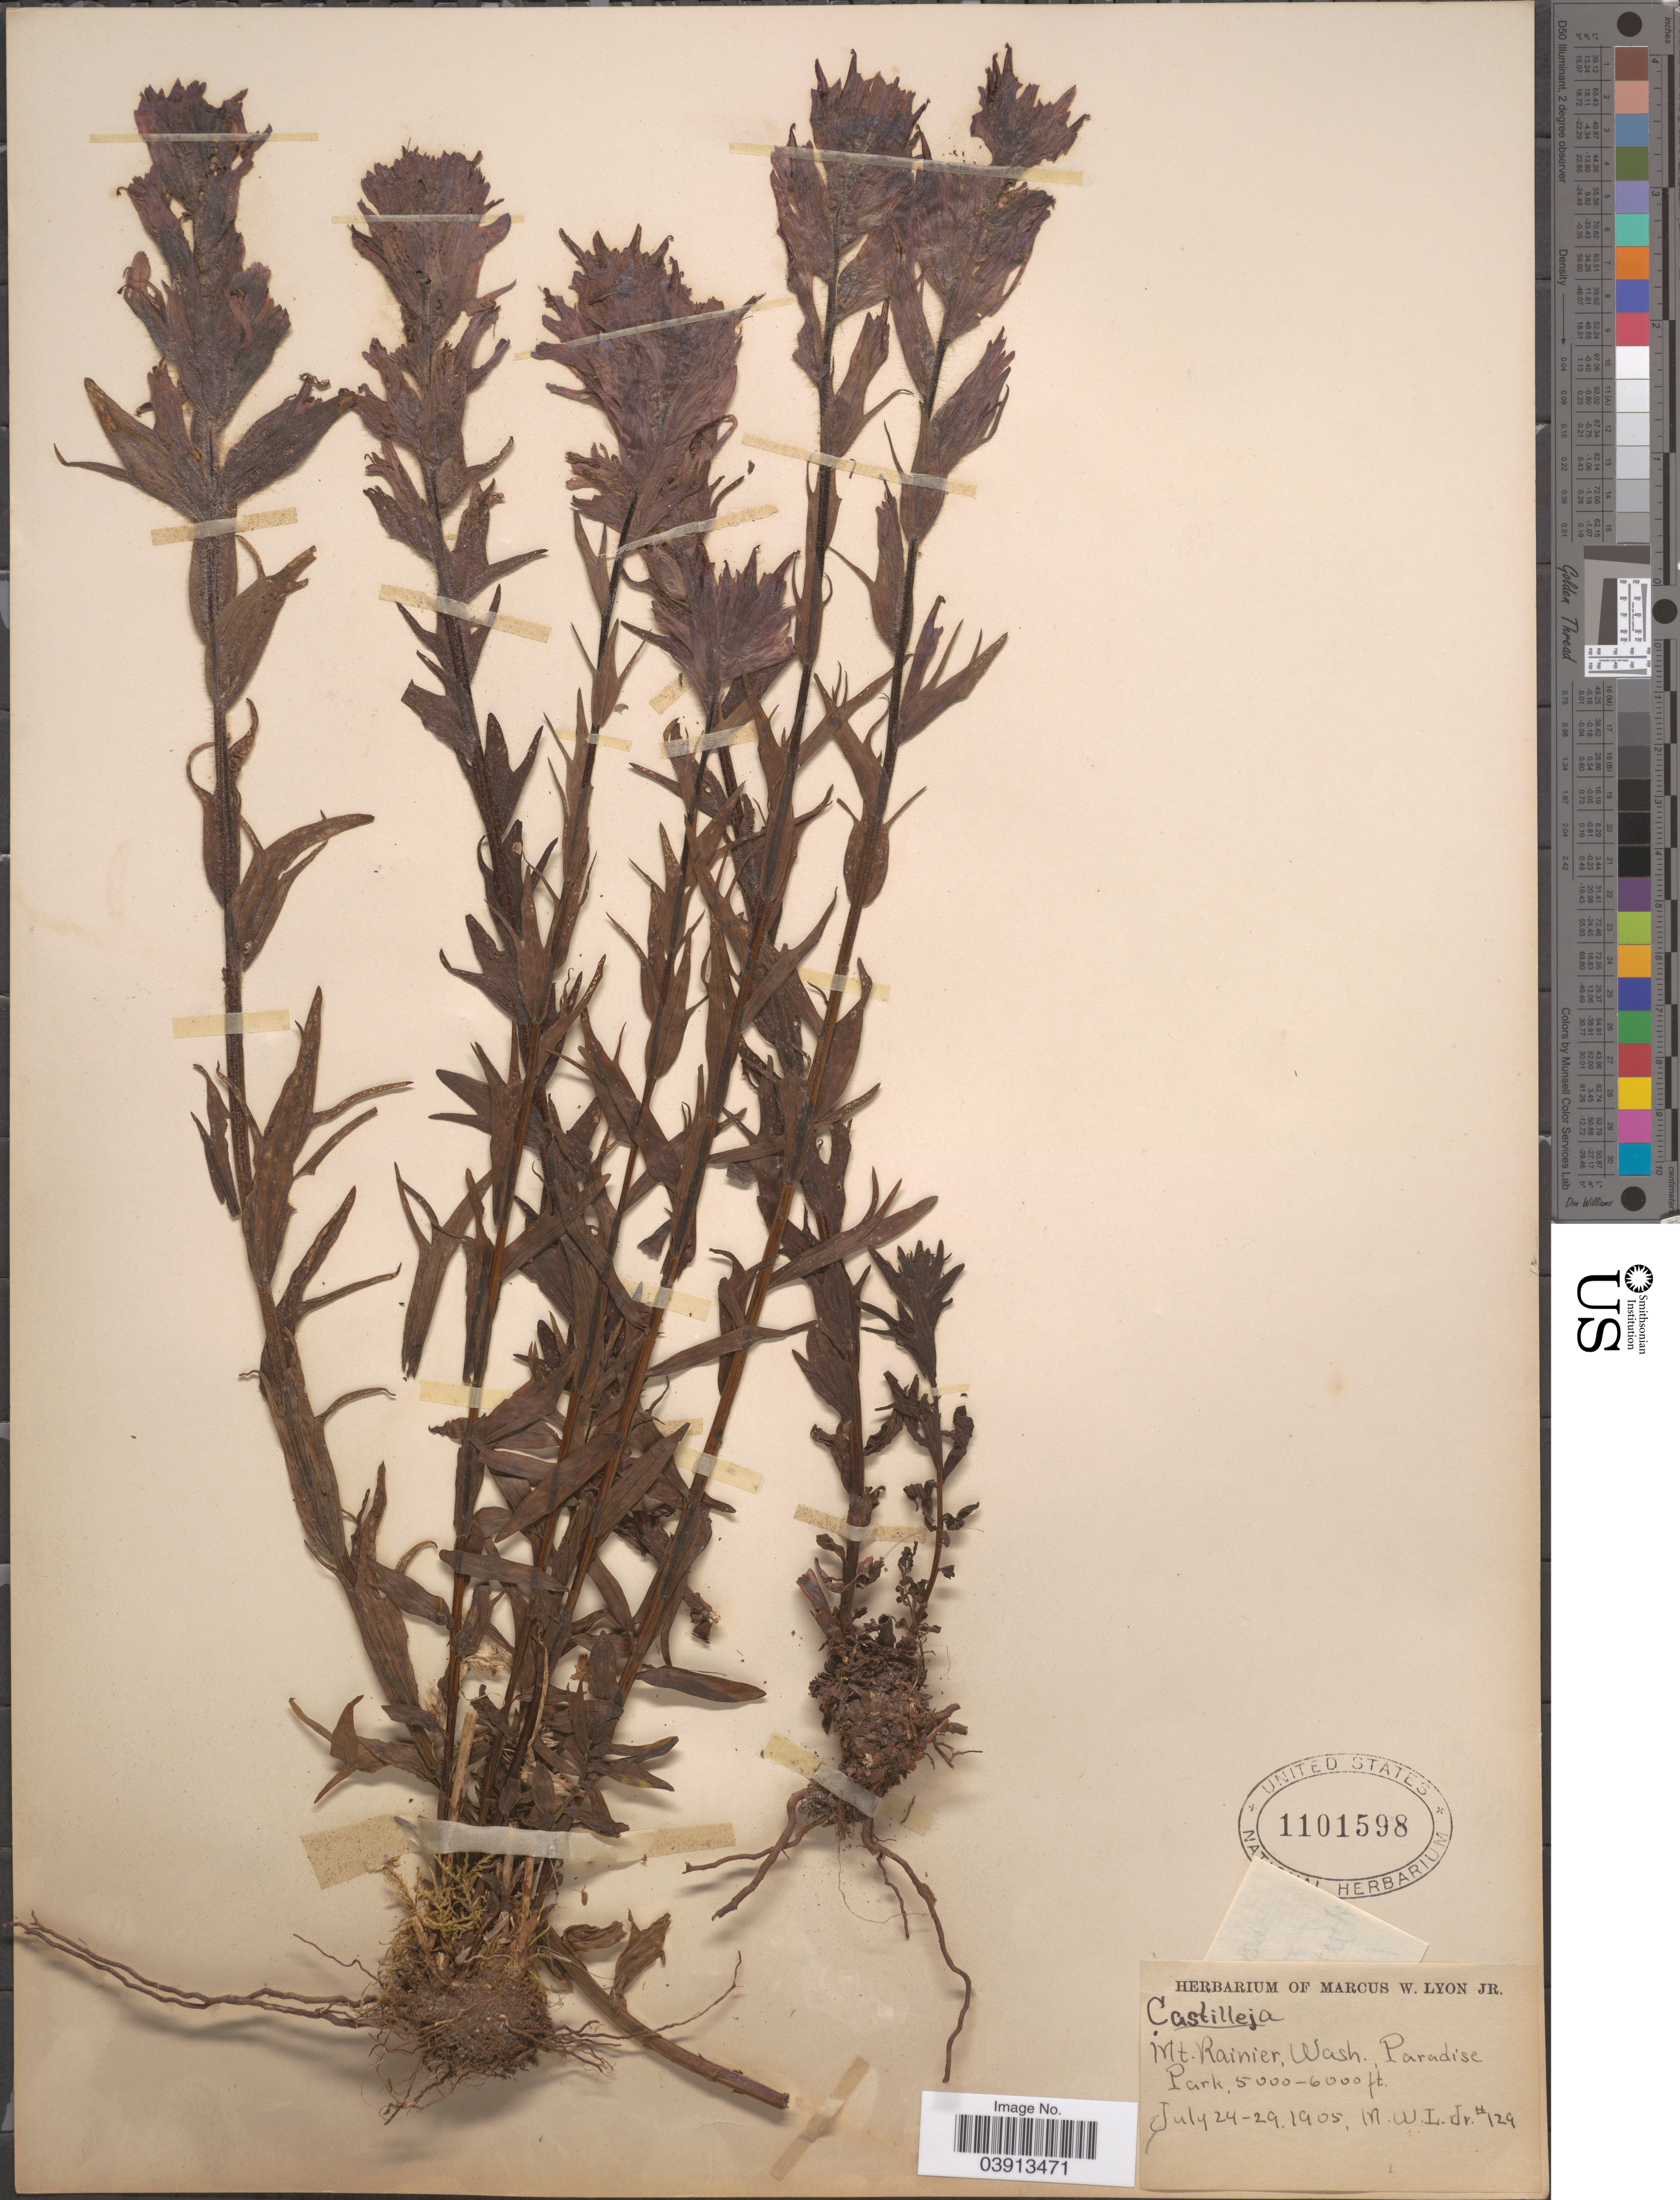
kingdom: Plantae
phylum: Tracheophyta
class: Magnoliopsida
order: Lamiales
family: Orobanchaceae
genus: Castilleja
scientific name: Castilleja parviflora var. oreopola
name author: (Greenm.) Ownbey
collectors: M. W. Lyon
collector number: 129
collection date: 1905-07-24/1905-07-29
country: United States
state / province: Washington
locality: Mt. Rainier, Paradise Park.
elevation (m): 1524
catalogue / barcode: US 1101598